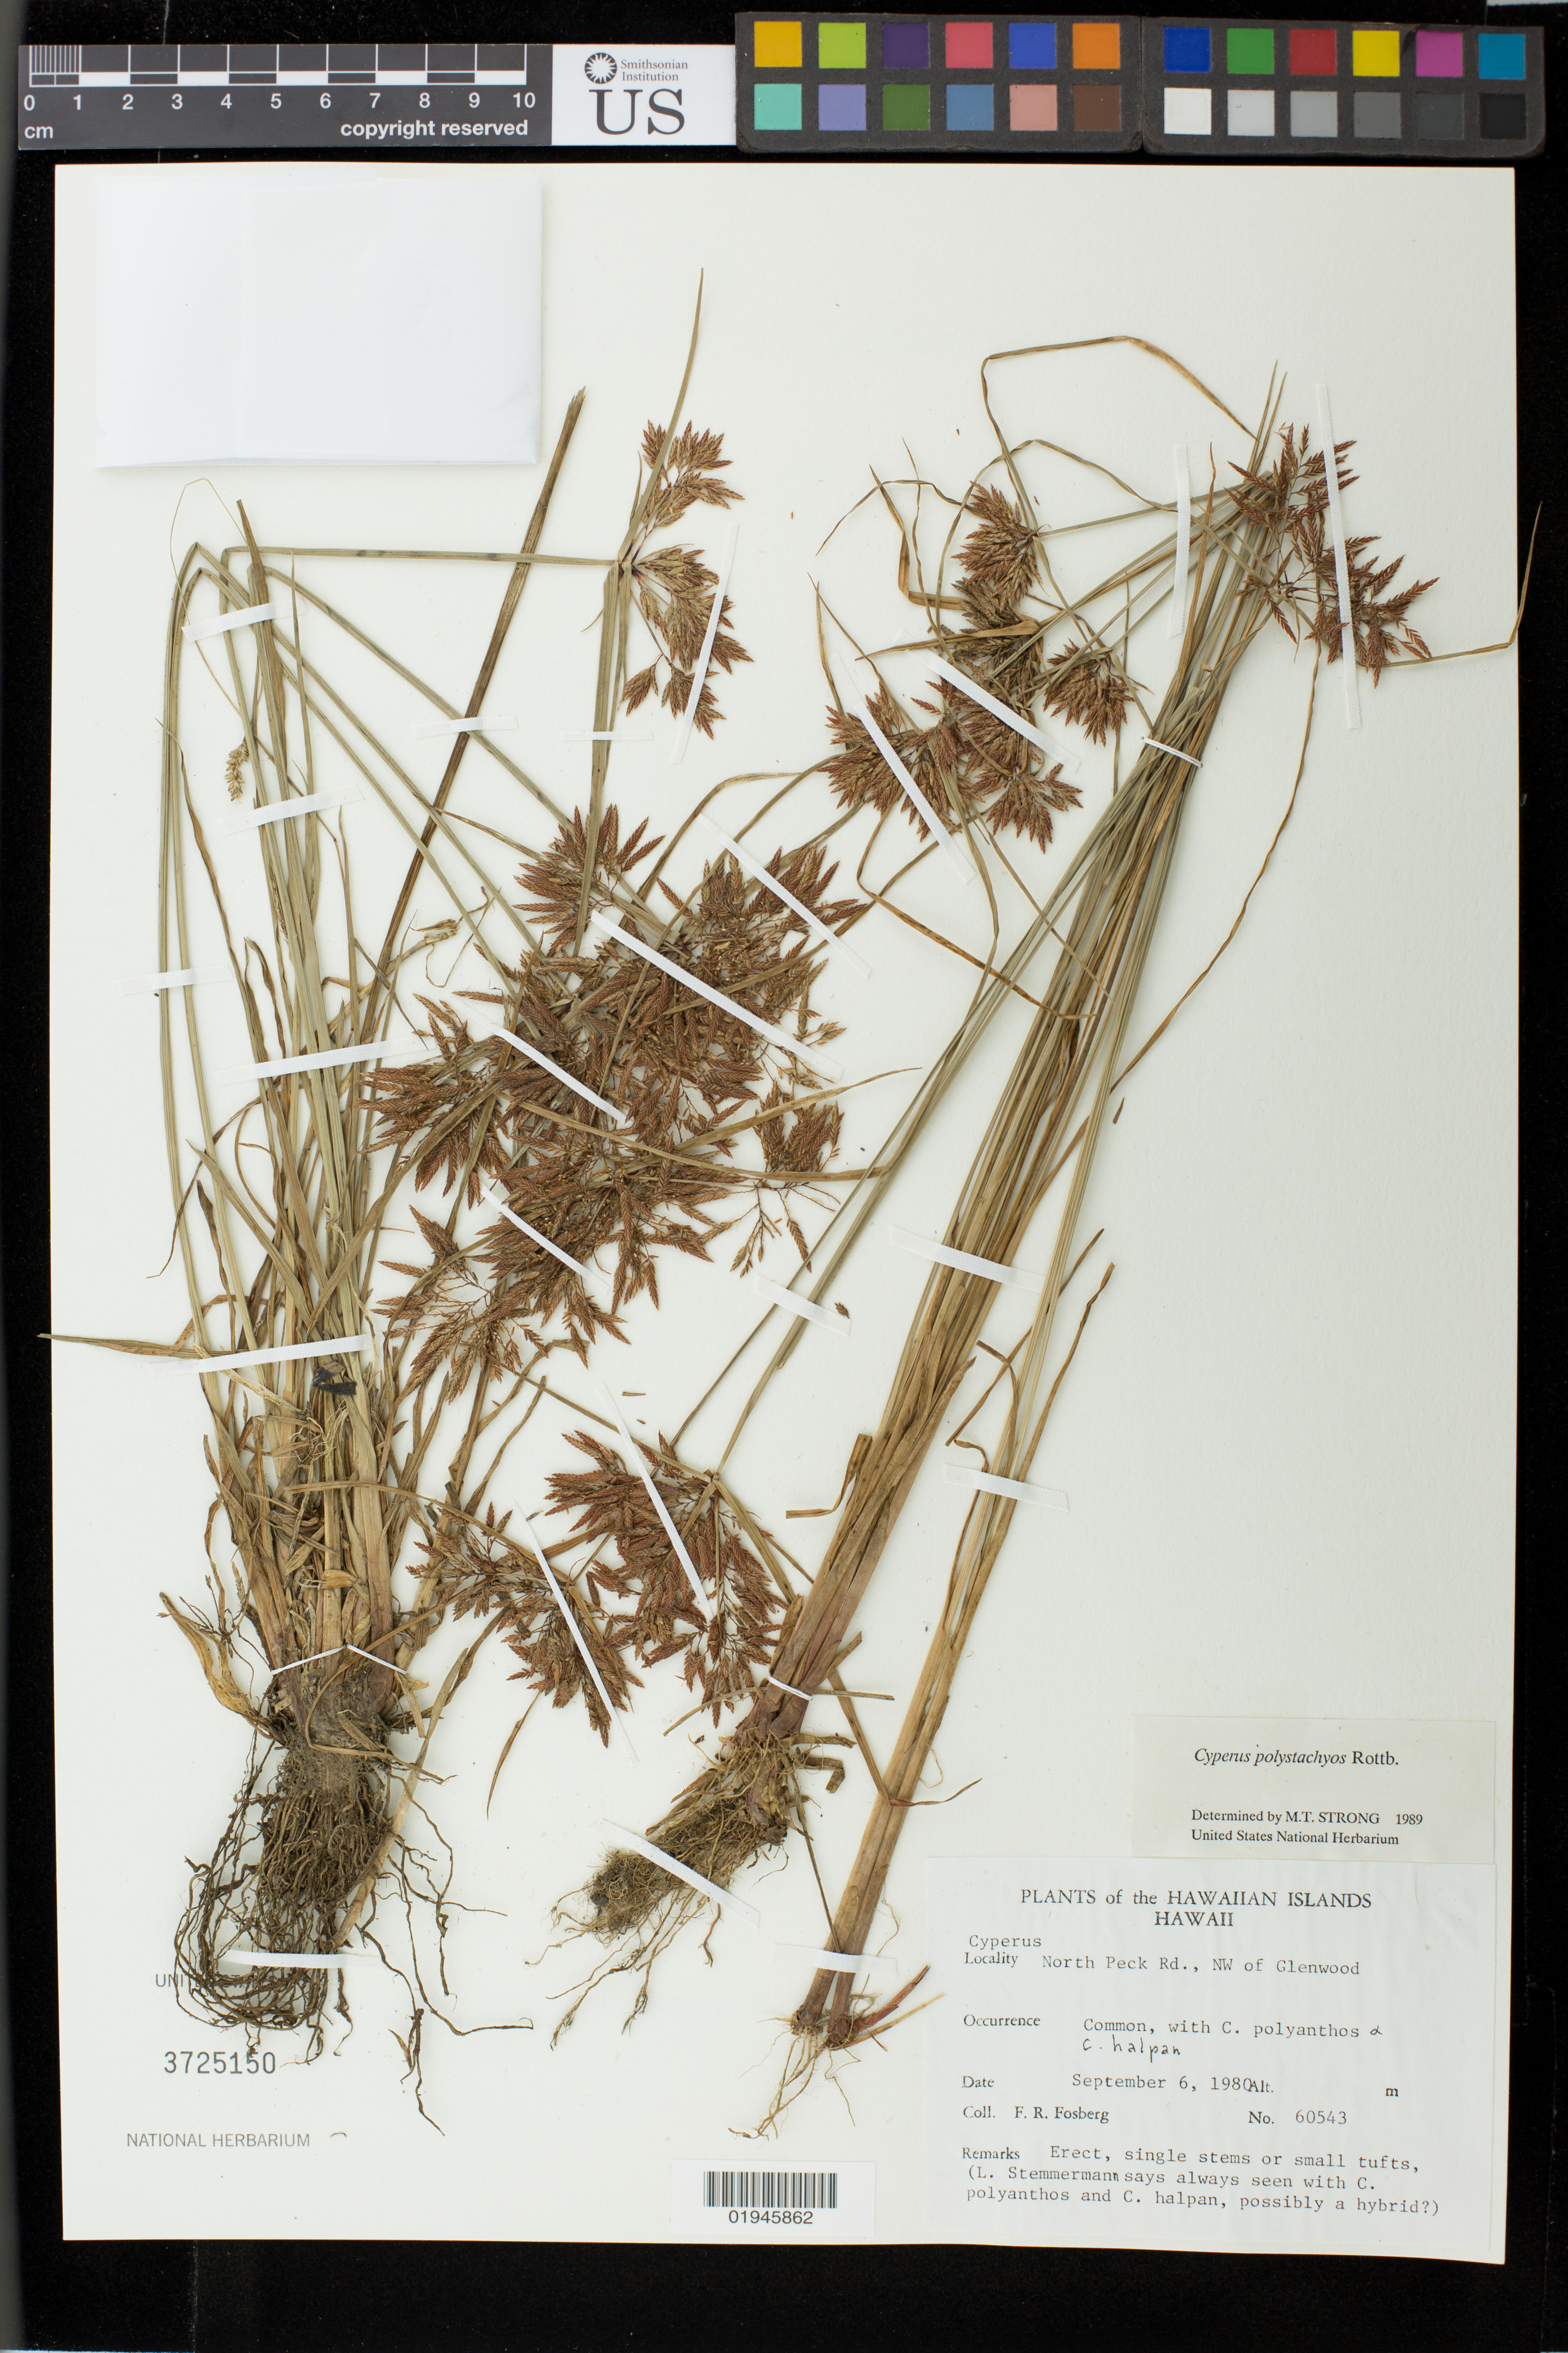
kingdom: Plantae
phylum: Tracheophyta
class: Liliopsida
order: Poales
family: Cyperaceae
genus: Cyperus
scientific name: Cyperus polystachyos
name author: Rottb.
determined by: Strong, M. T., (US), Smithsonian Institution - National Museum of Natural History (UNITED STATES)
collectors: F. R. Fosberg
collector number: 60543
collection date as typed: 6 Sep 1980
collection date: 1980-09-06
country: United States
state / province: Hawaii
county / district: Hawaii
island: Hawaii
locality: North Peck Rd., NW of Glenwood.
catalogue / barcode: US 3725150